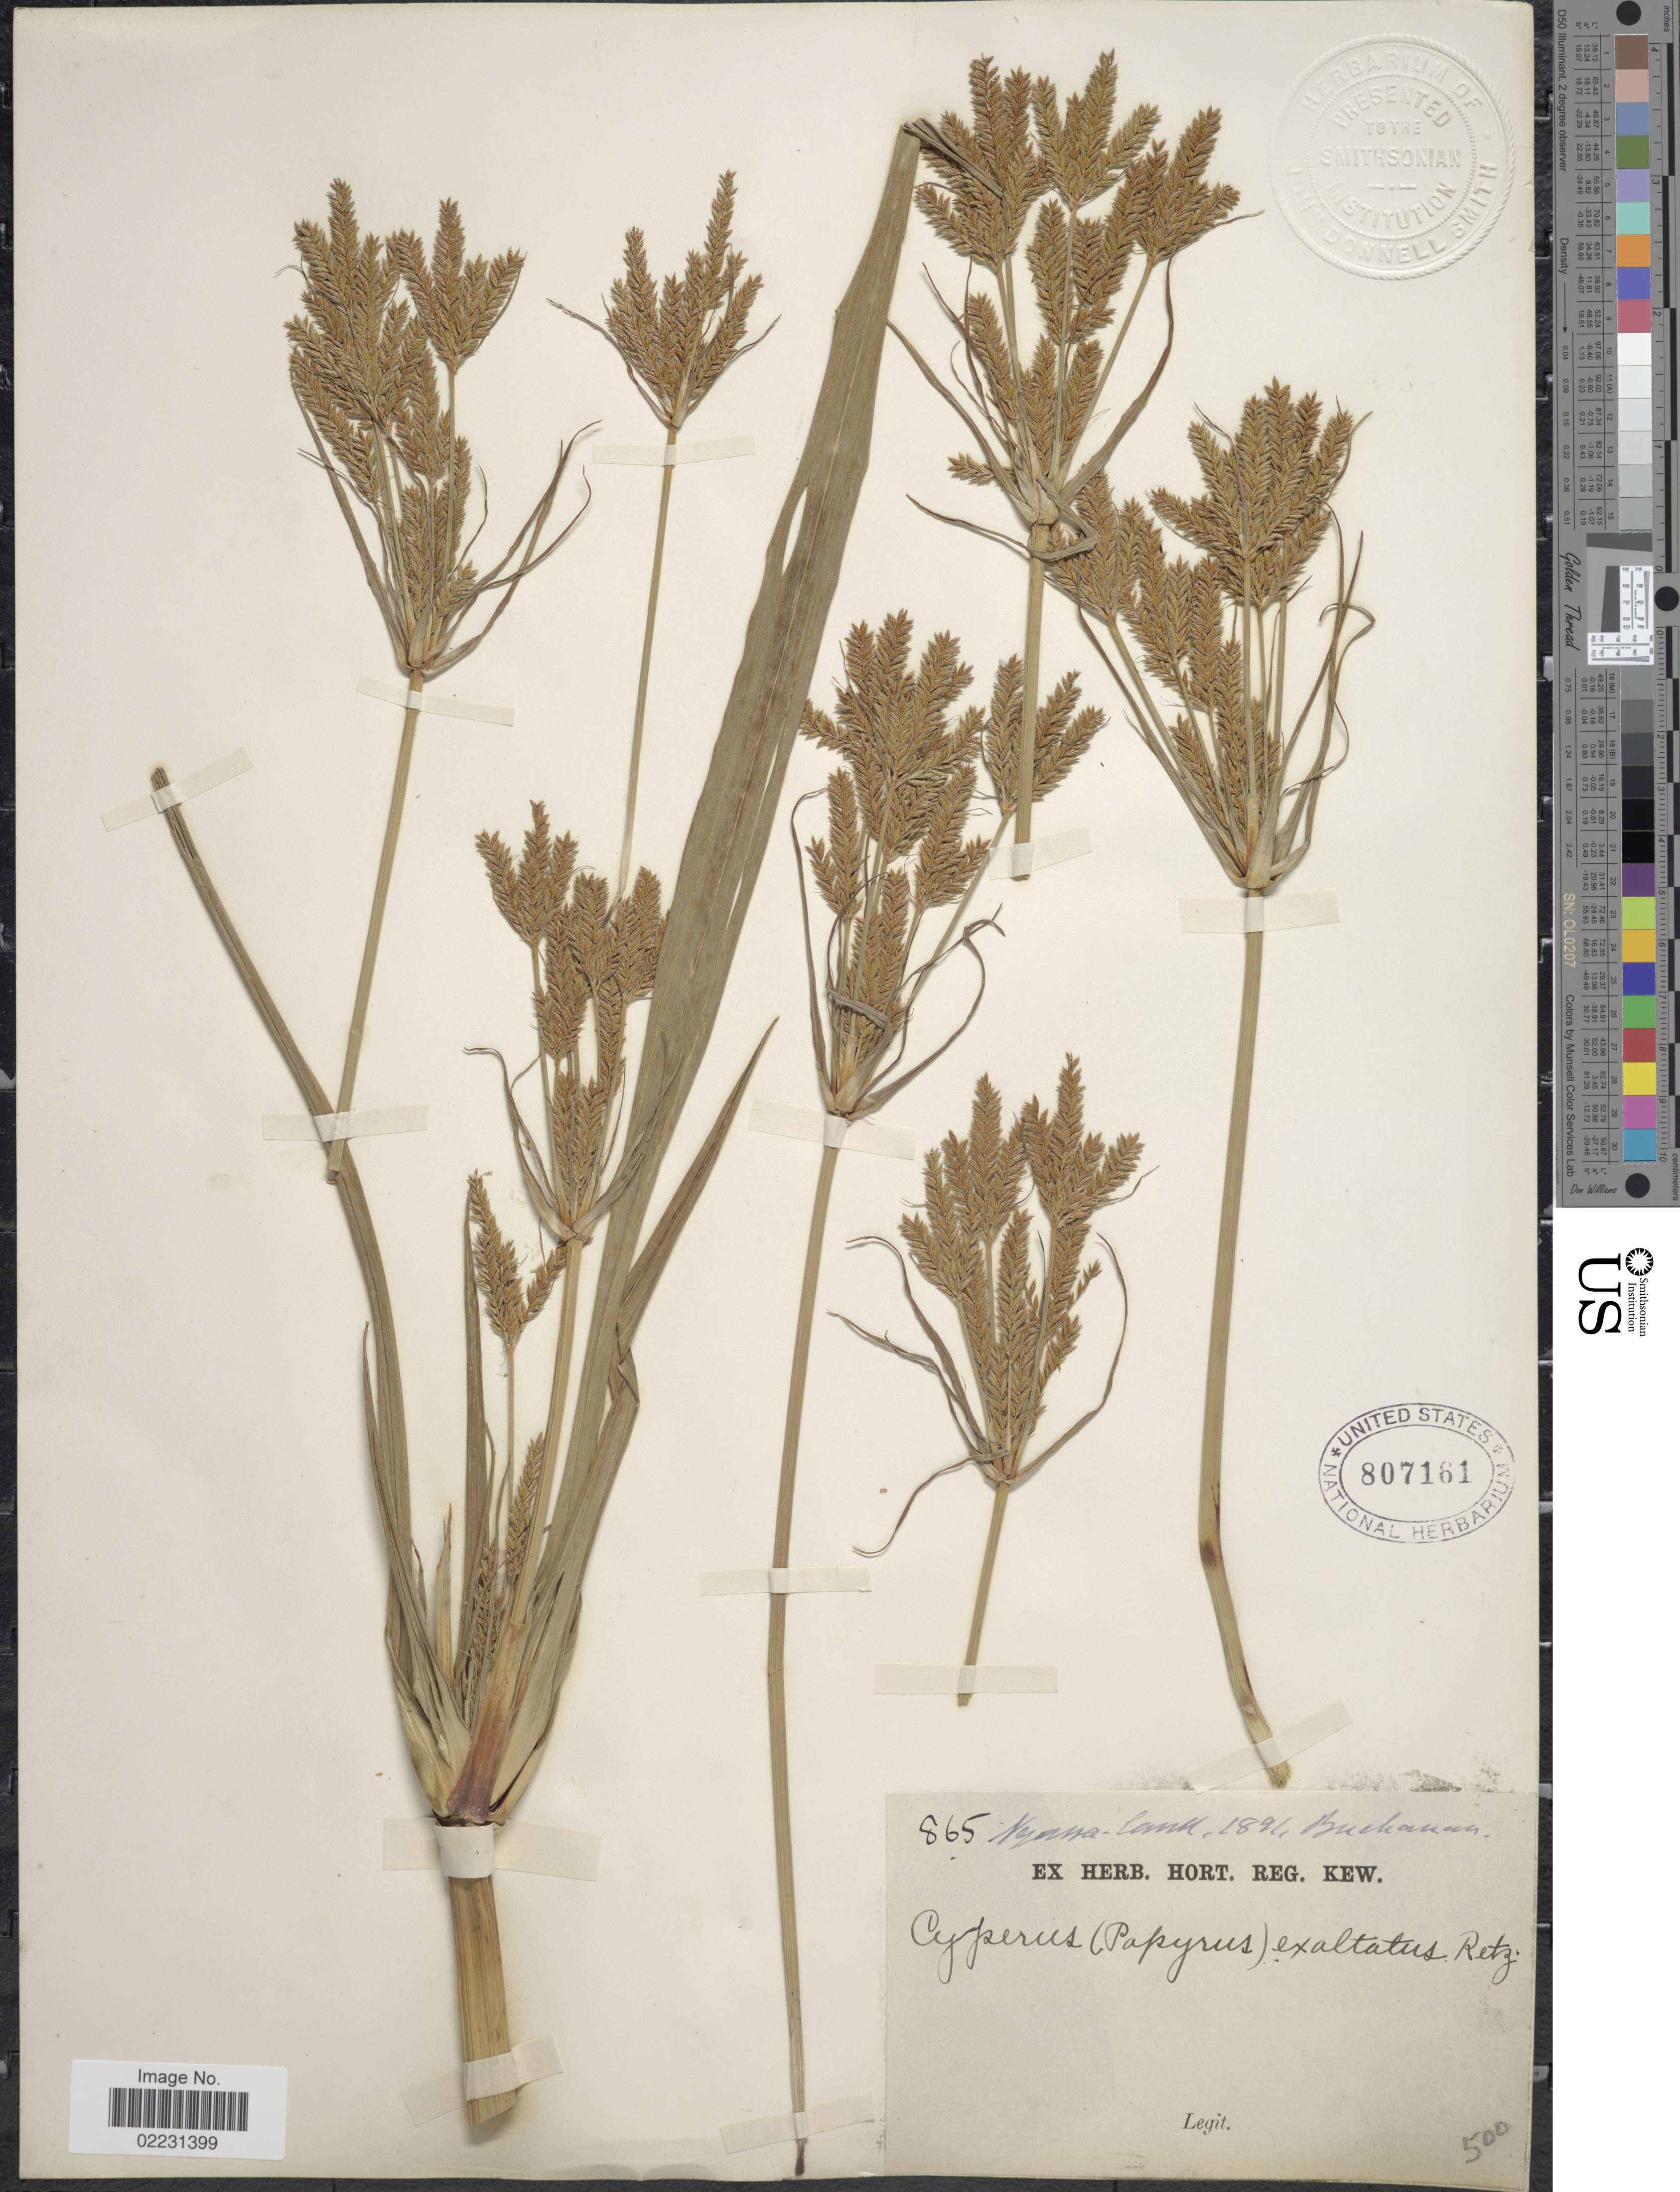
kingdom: Plantae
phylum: Tracheophyta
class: Liliopsida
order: Poales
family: Cyperaceae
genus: Cyperus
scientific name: Cyperus exaltatus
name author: Retz.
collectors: Buchanan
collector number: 864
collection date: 1891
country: Malawi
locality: Nyasa-land.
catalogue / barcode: US 807161